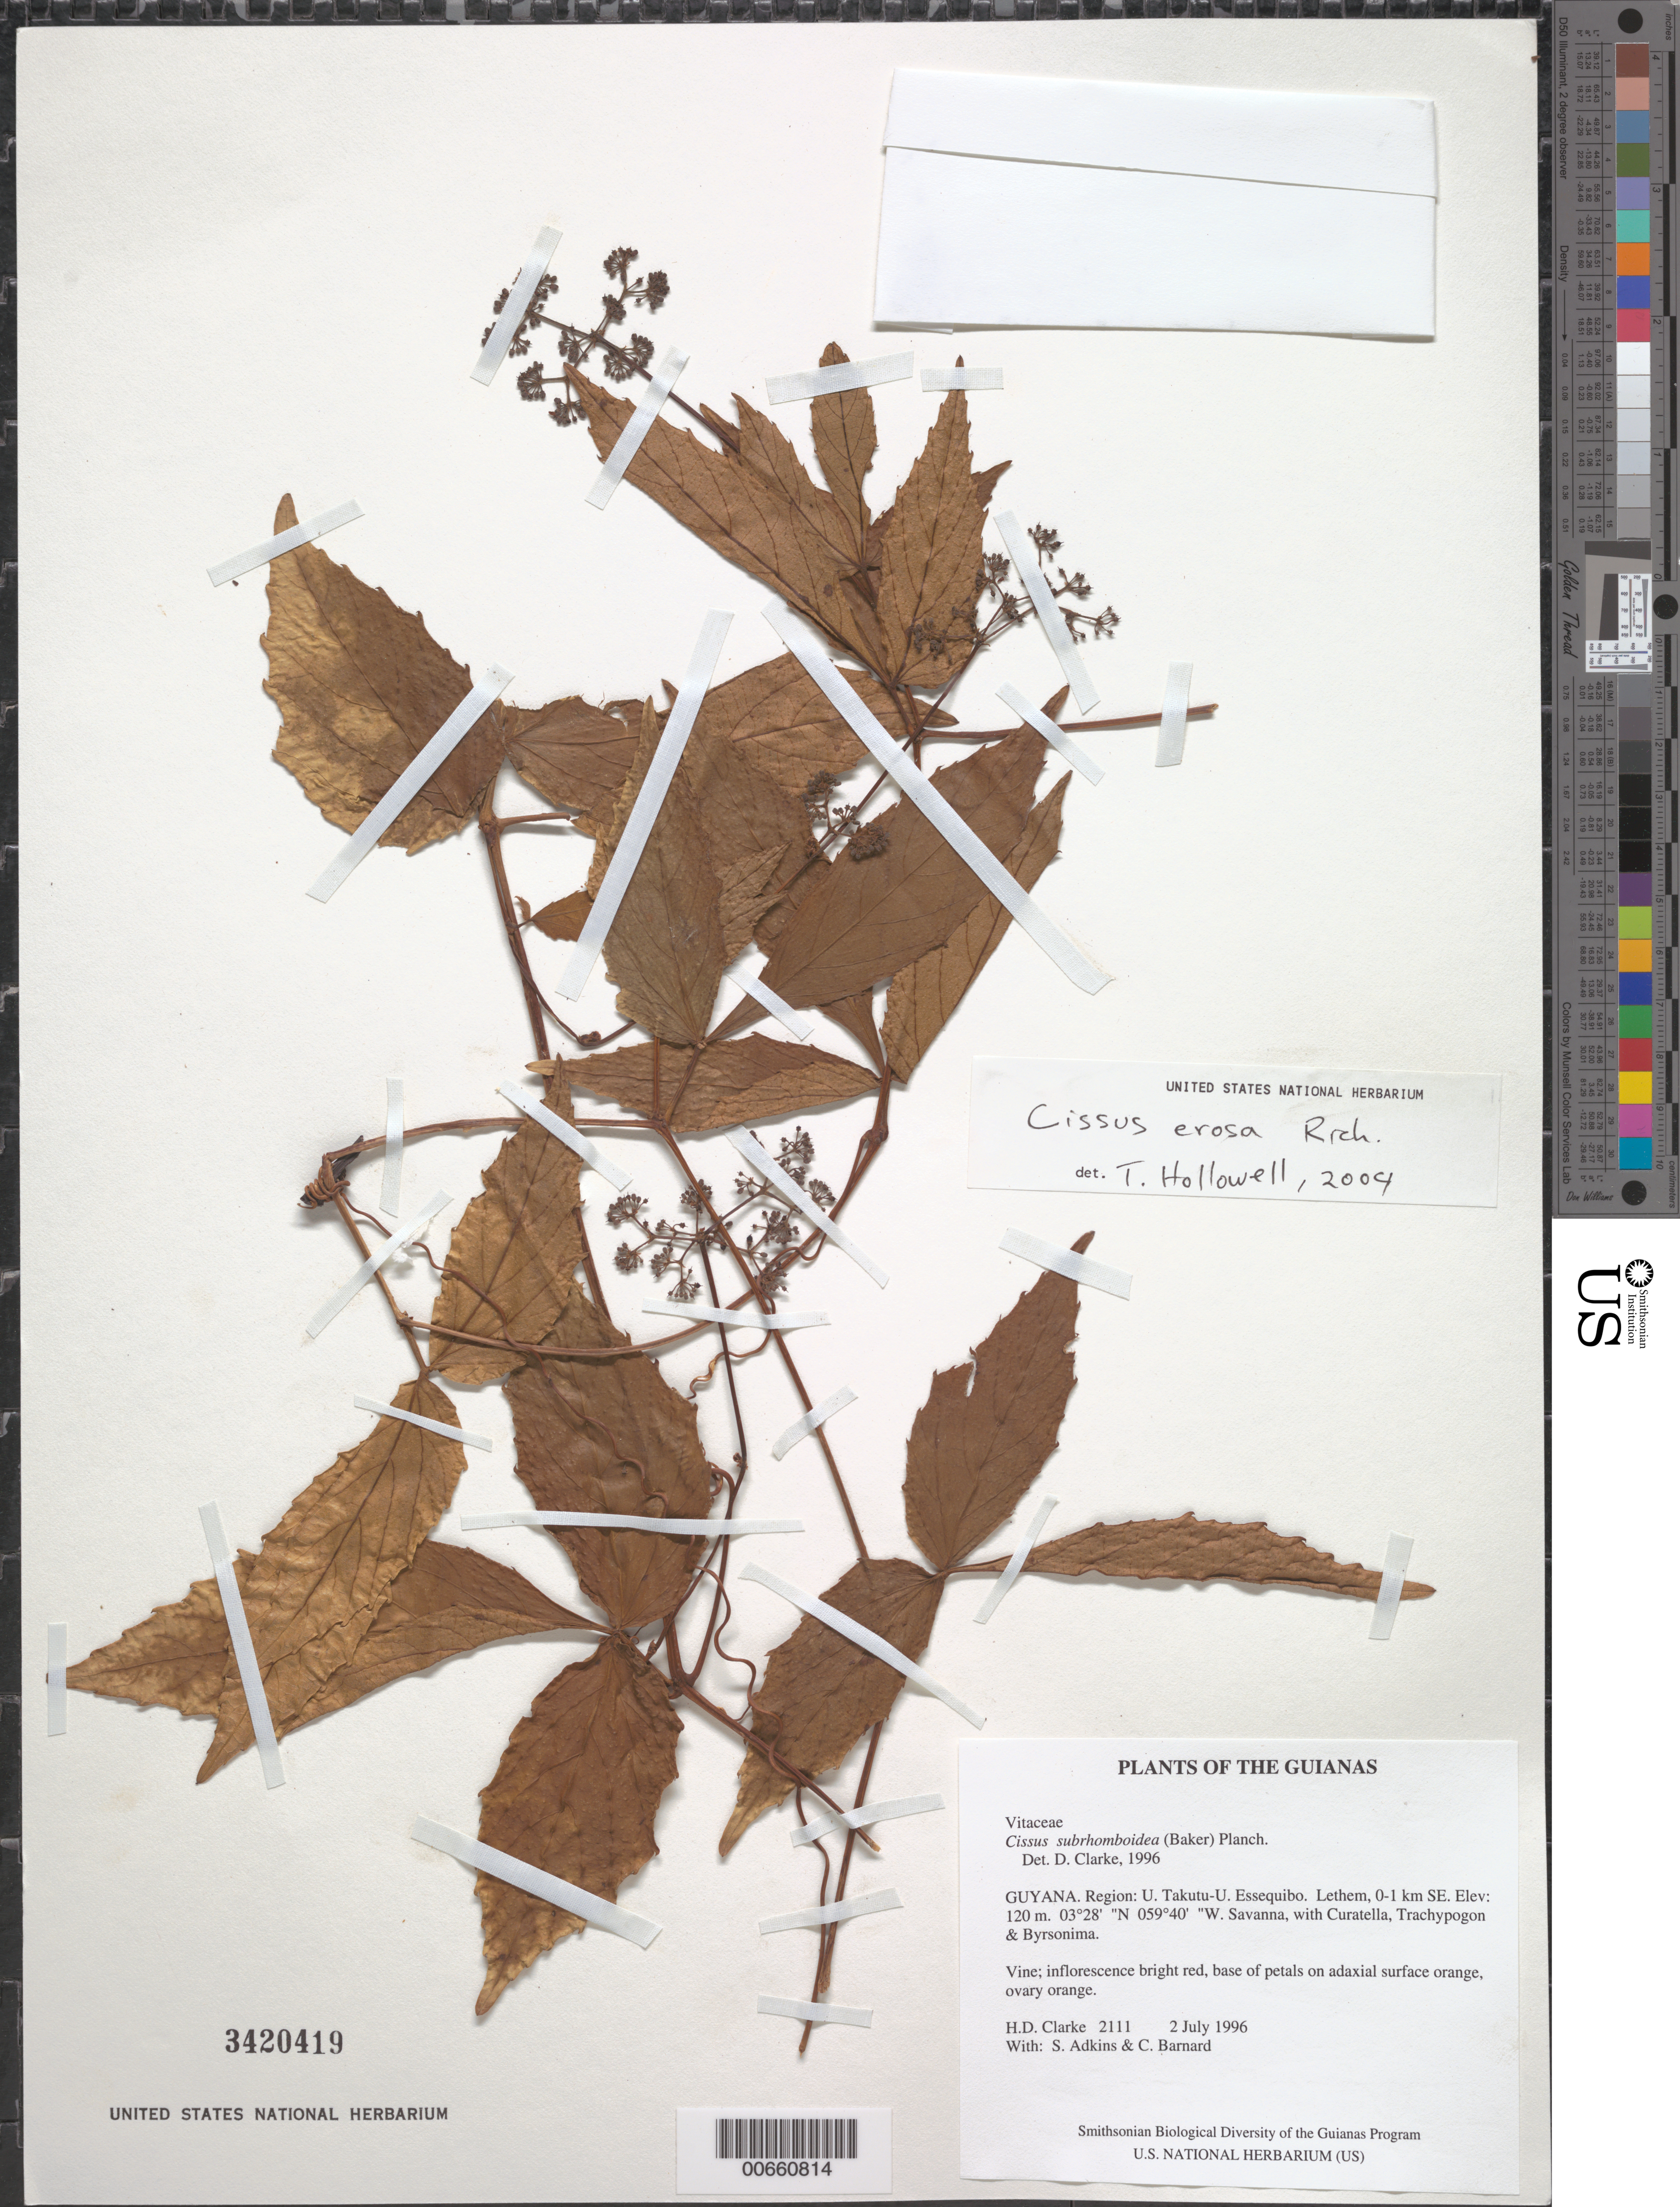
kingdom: Plantae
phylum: Tracheophyta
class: Magnoliopsida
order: Vitales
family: Vitaceae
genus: Cissus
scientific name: Cissus erosa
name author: Rich.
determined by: Lombardi, Julio A.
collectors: H. D. Clarke, S. Adkins & C. Bernard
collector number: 2111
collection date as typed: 2 July 1996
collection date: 1996-07-02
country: Guyana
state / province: U. Takutu-U. Essequibo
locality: Lethem, 0-1 km SE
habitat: Savanna, with Curatella, Trachypogon & Byrsonima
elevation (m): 120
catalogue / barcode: US 3420419